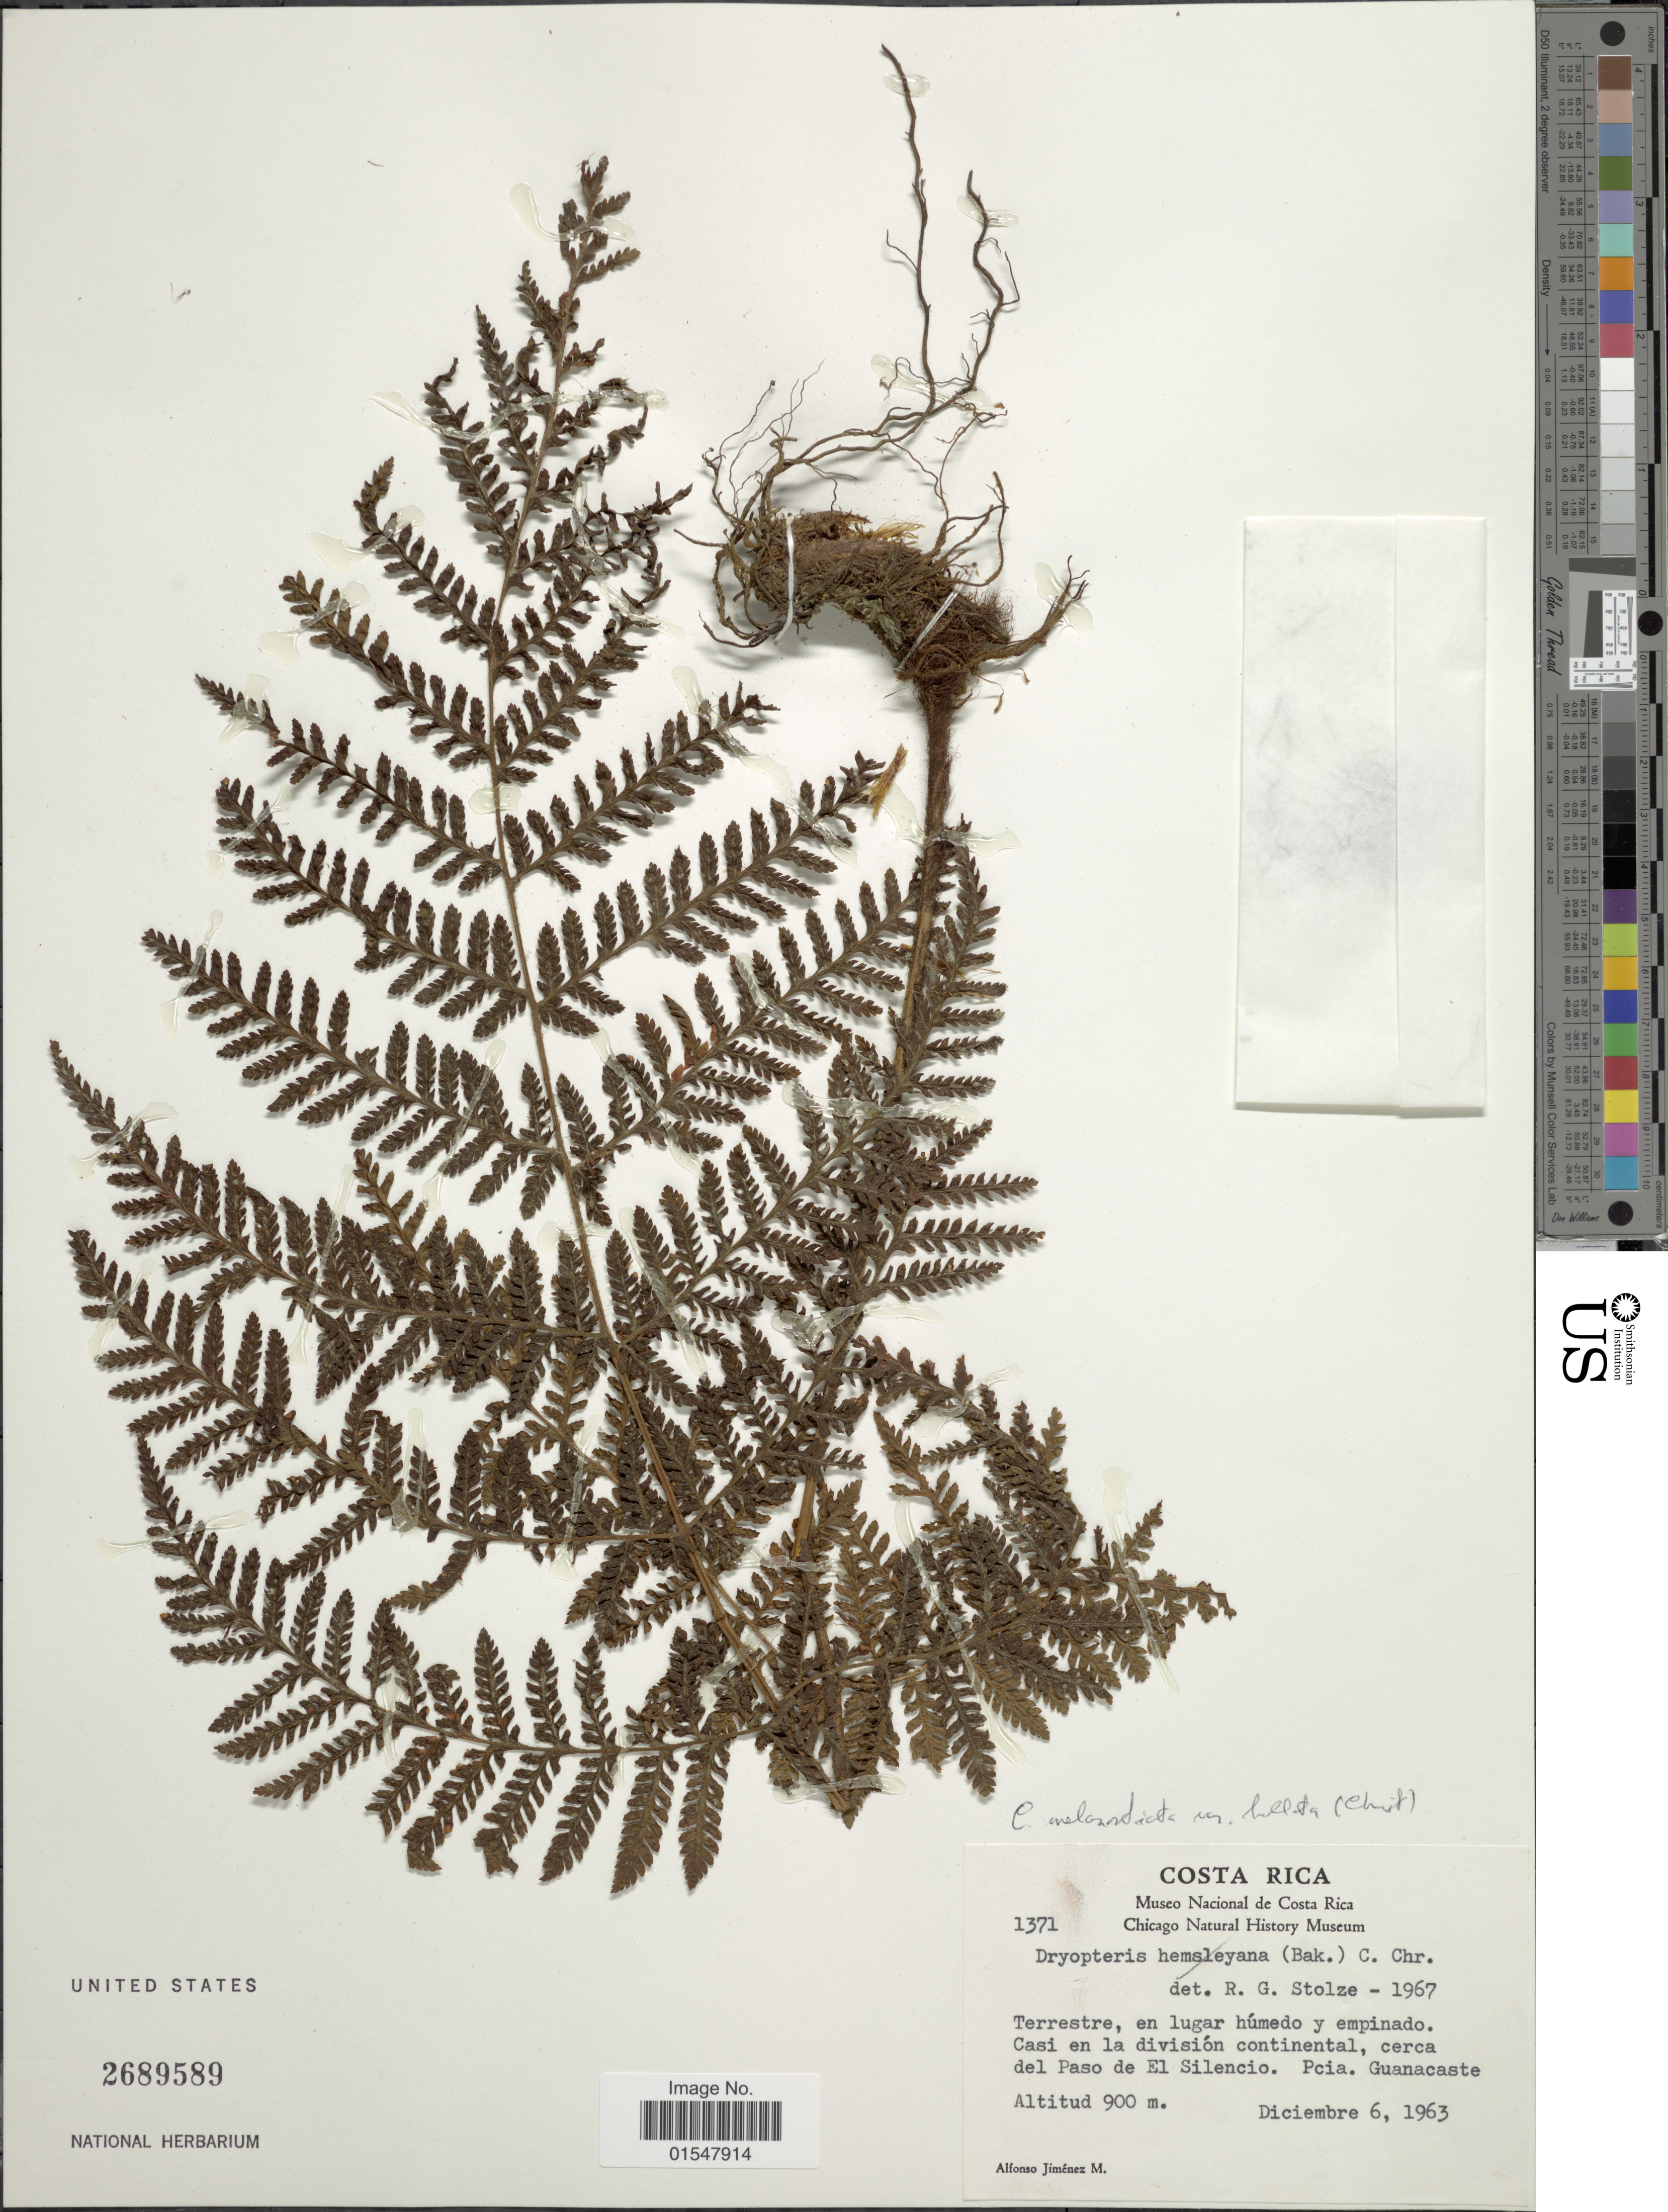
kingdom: Plantae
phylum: Tracheophyta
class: Polypodiopsida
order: Polypodiales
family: Dryopteridaceae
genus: Ctenitis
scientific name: Ctenitis melanosticta var. bullata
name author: (Christ) Lellinger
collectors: A. Jimenez M.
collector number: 1371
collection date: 1963-12-06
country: Costa Rica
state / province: Guanacaste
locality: Costa Rica, casi en la división continental, cerca del Paso de El Silencio, Pcia. Guanacaste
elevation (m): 900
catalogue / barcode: US 2689589